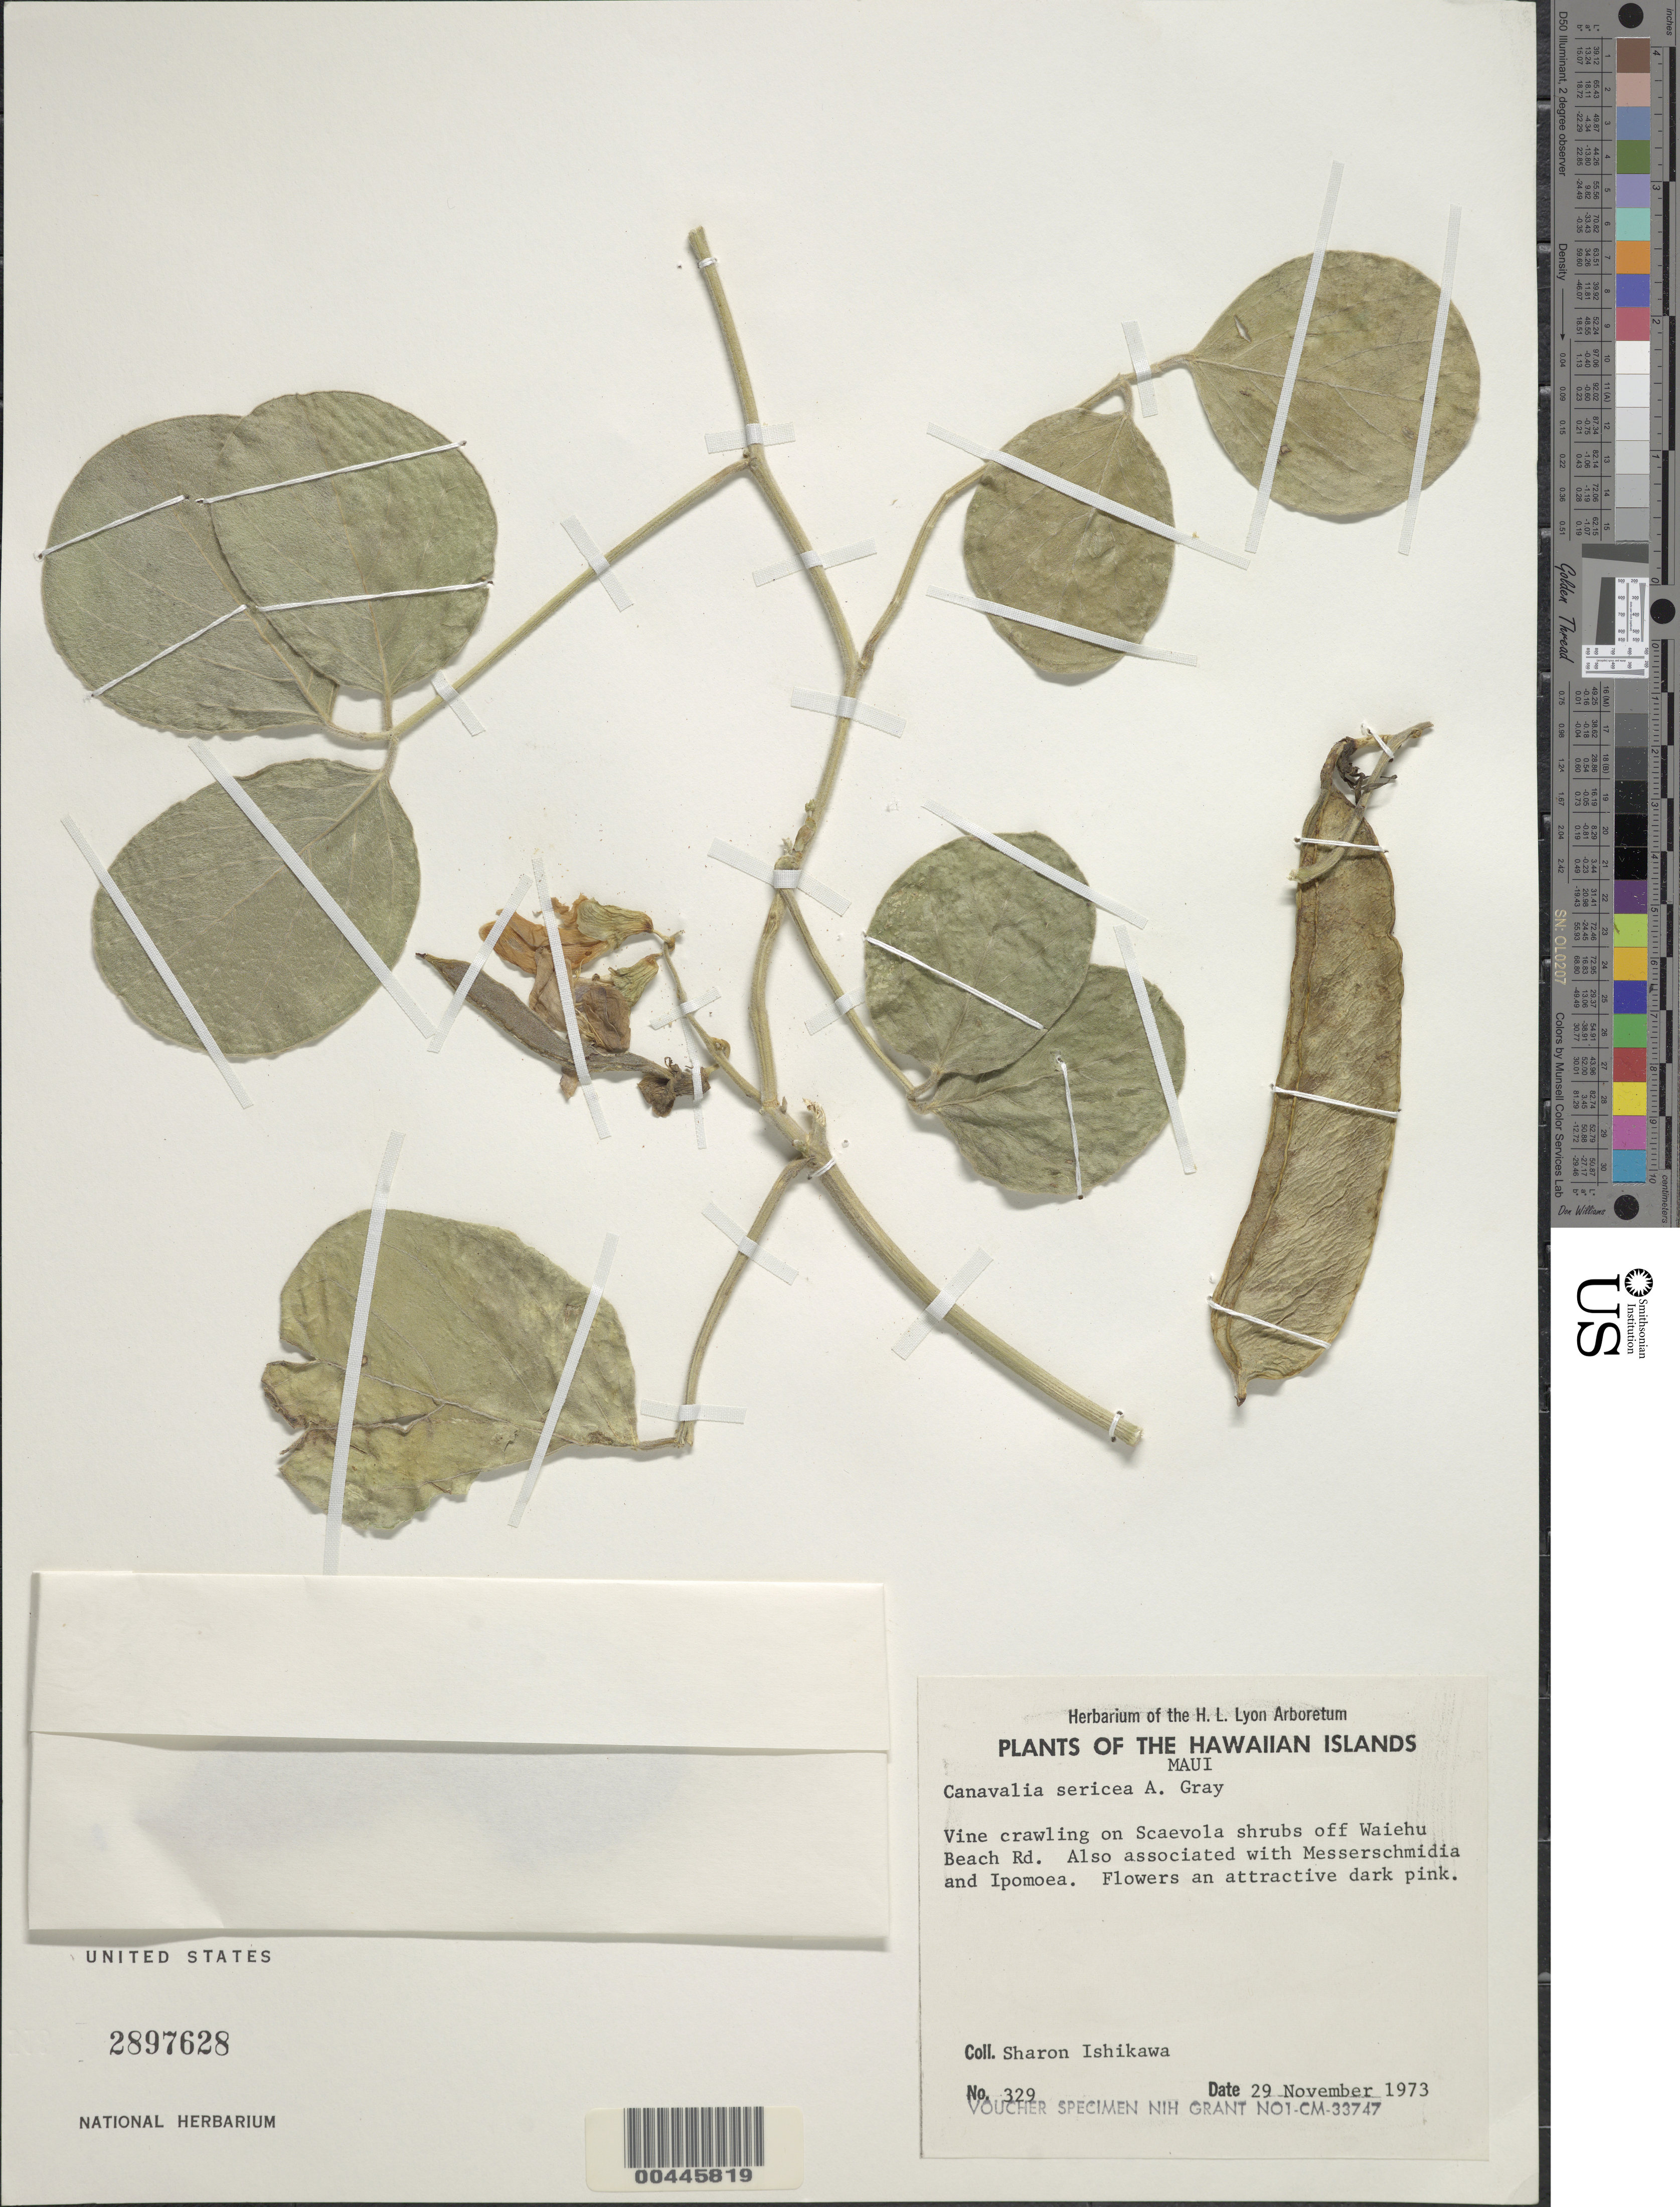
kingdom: Plantae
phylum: Tracheophyta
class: Magnoliopsida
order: Fabales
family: Fabaceae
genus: Canavalia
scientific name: Canavalia sericea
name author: A. Gray in Wilkes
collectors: S. S. Ishikawa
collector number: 329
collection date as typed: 29 Nov 1973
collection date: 1973-11-29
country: United States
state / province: Hawaii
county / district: Maui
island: Maui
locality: Off Waiehu Beach Rd.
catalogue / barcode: US 2897628